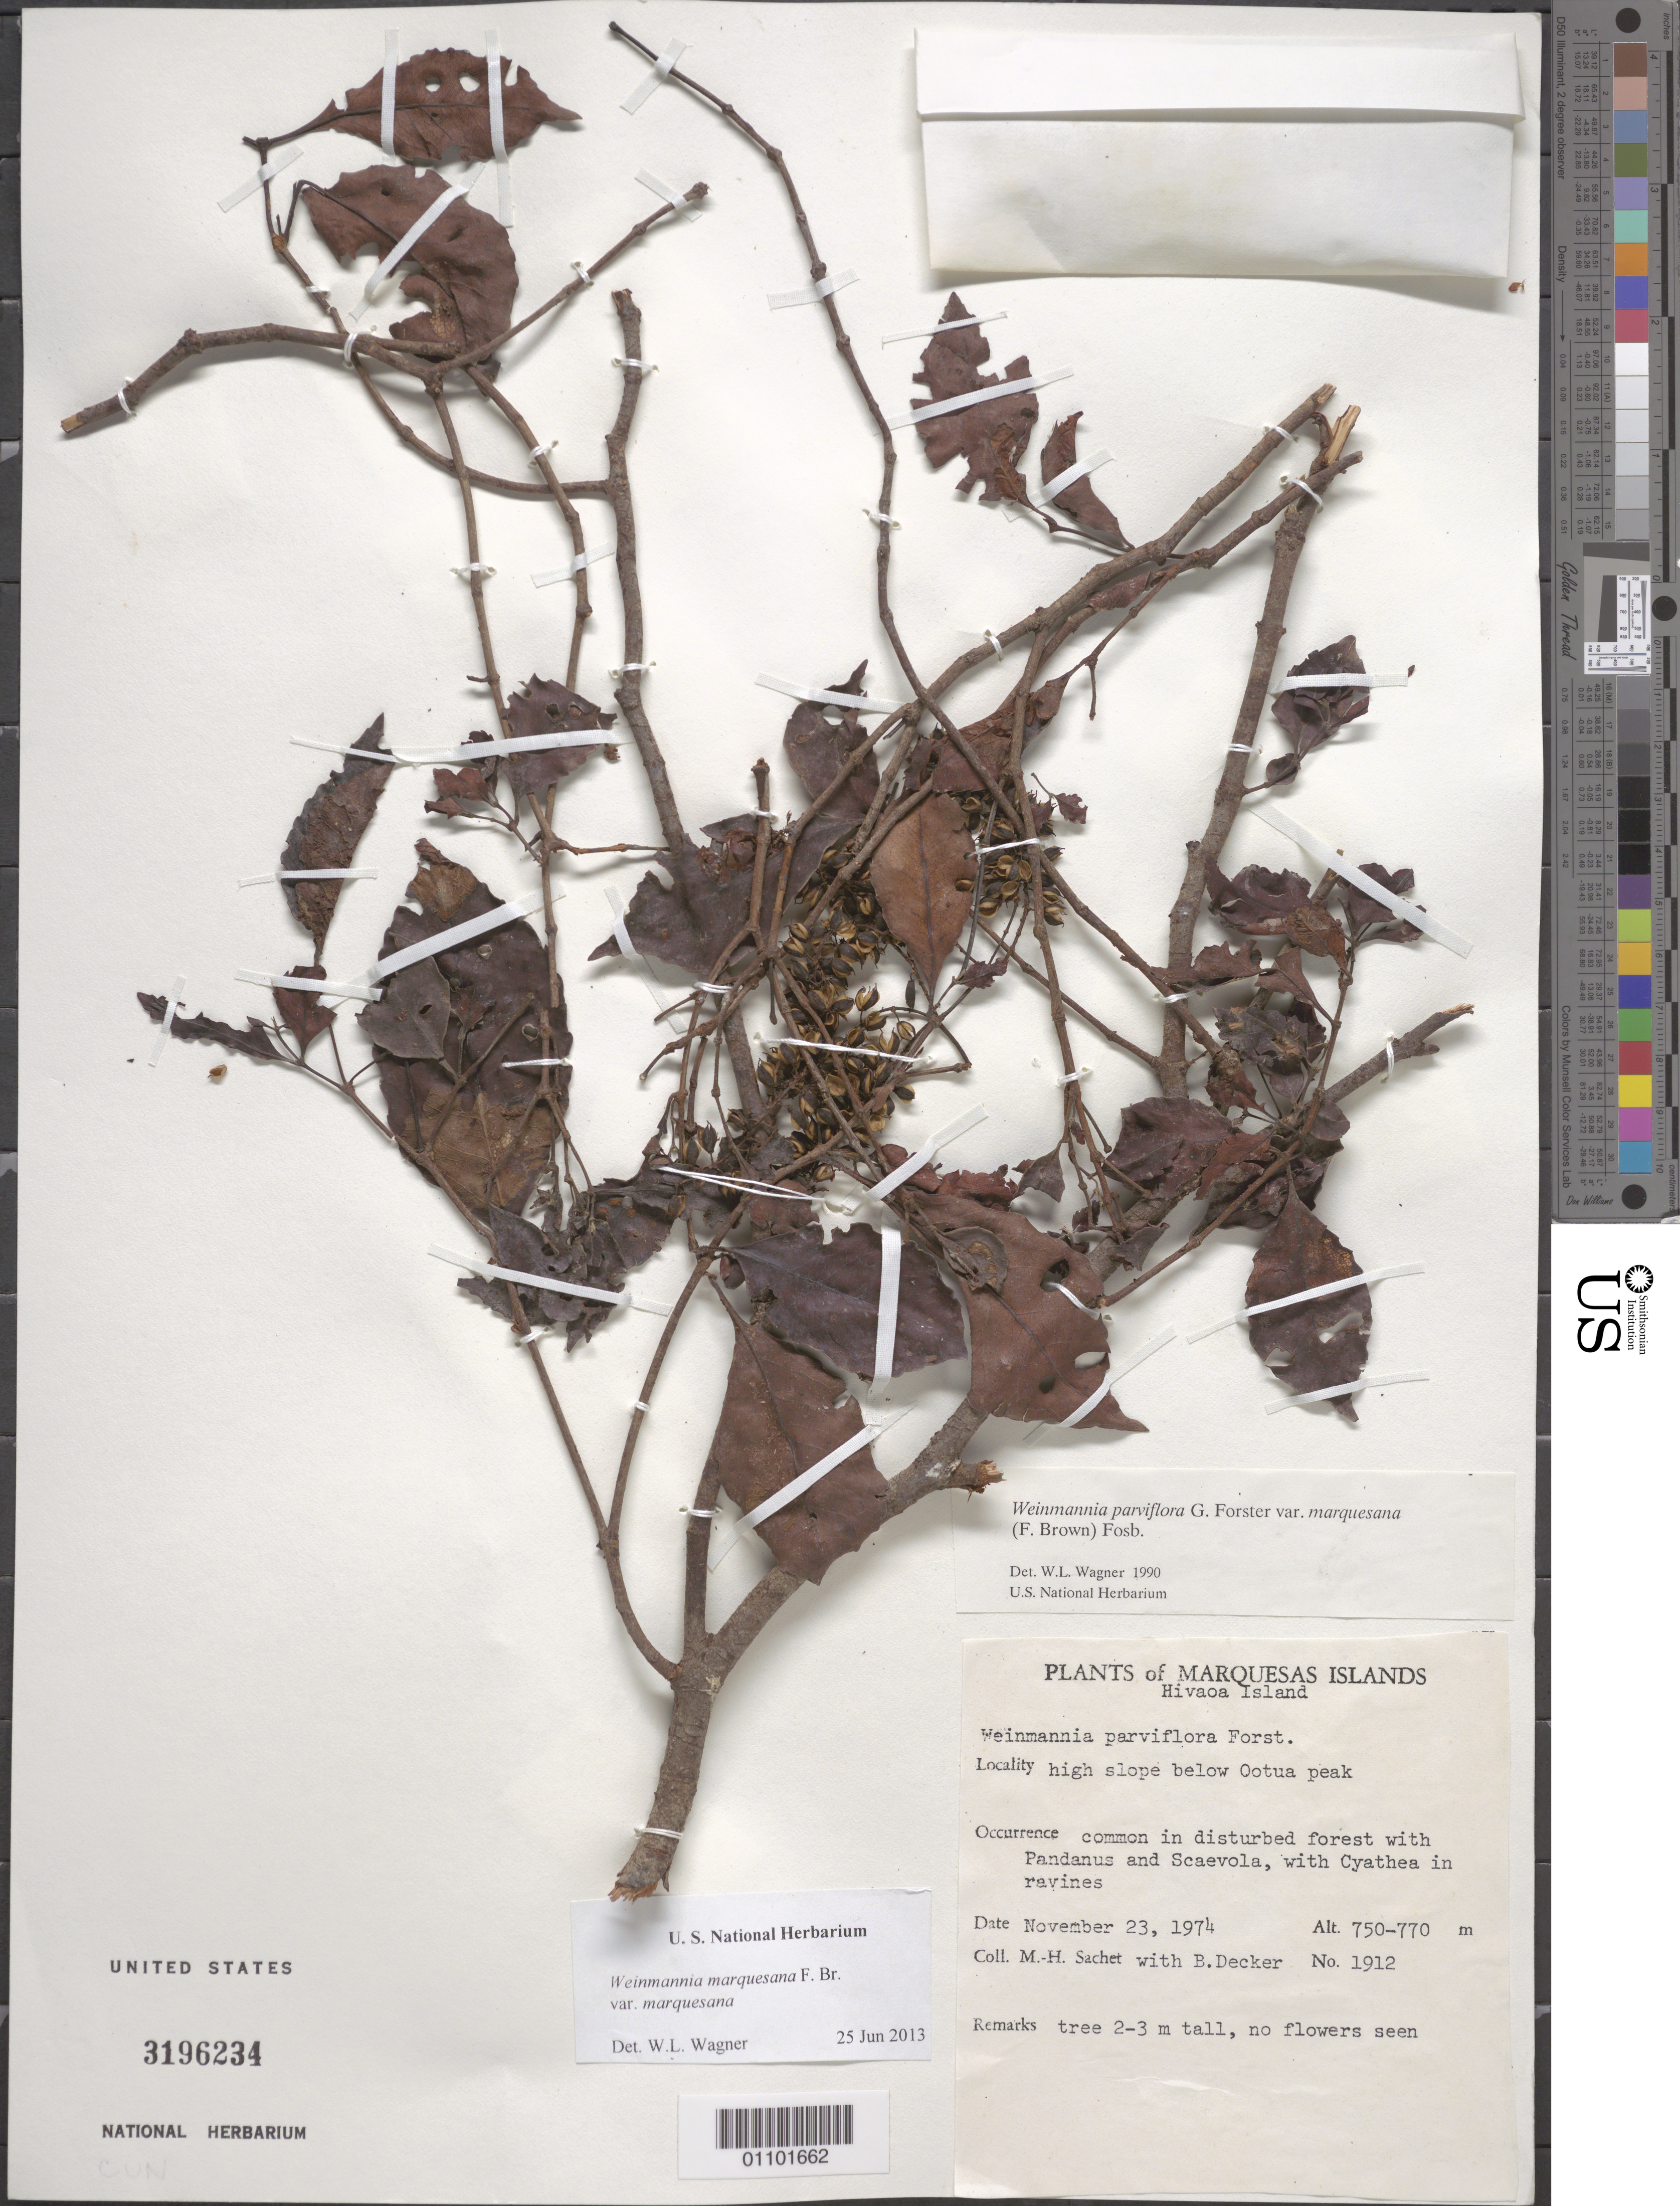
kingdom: Plantae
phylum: Tracheophyta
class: Magnoliopsida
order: Oxalidales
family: Cunoniaceae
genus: Pterophylla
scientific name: Pterophylla marquesana var. marquesana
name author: (F. Br.) Pillon & H.C. Hopkins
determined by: Wagner, W. L., (BOT), Smithsonian Institution - National Museum of Natural History (UNITED STATES)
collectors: M.-H. Sachet & B. G. Decker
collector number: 1912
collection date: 1974-11-23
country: French Polynesia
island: Hiva Oa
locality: high slope below Ootua peak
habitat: Common in disturbed forest with Pandanus and Scaevola, with Cyathea in ravines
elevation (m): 750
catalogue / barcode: US 3196234